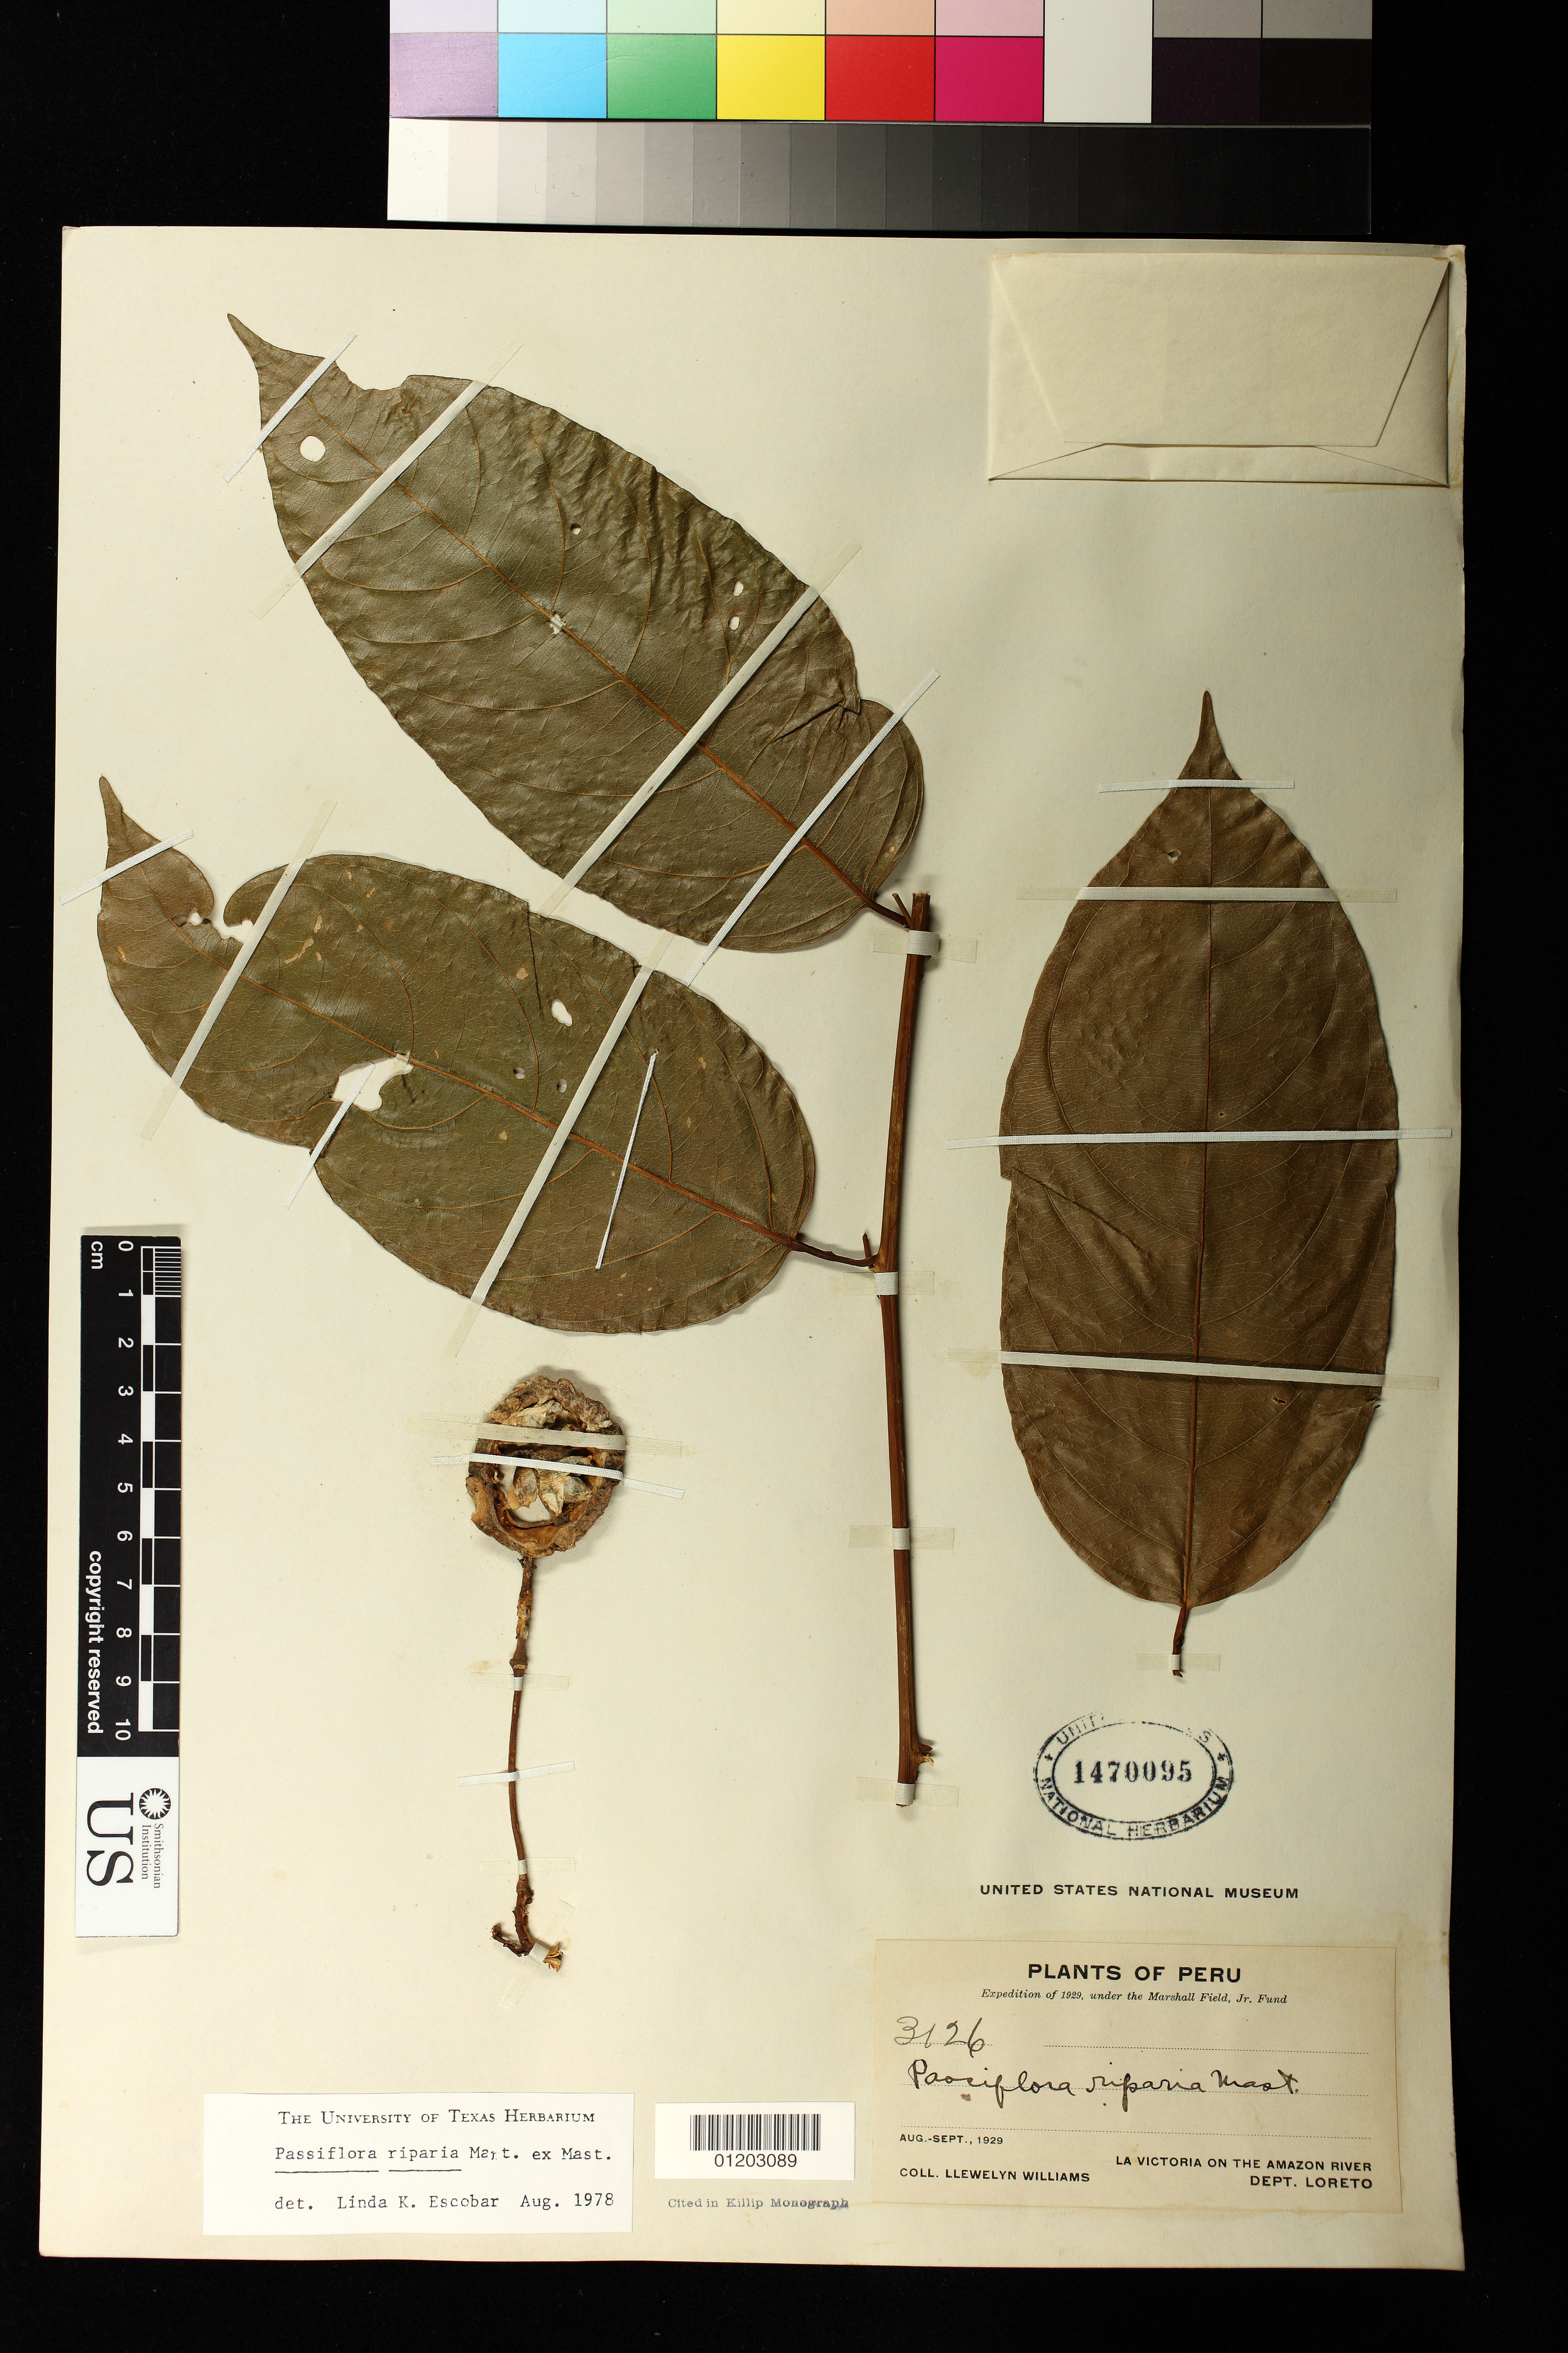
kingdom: Plantae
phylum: Tracheophyta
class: Magnoliopsida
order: Malpighiales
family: Passifloraceae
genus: Passiflora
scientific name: Passiflora riparia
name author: Mart. ex Mast.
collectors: Ll. Williams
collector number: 3126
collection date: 1929-08/1929-09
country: Peru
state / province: Loreto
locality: La Victoria on the Amazon River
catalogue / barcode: US 1470095